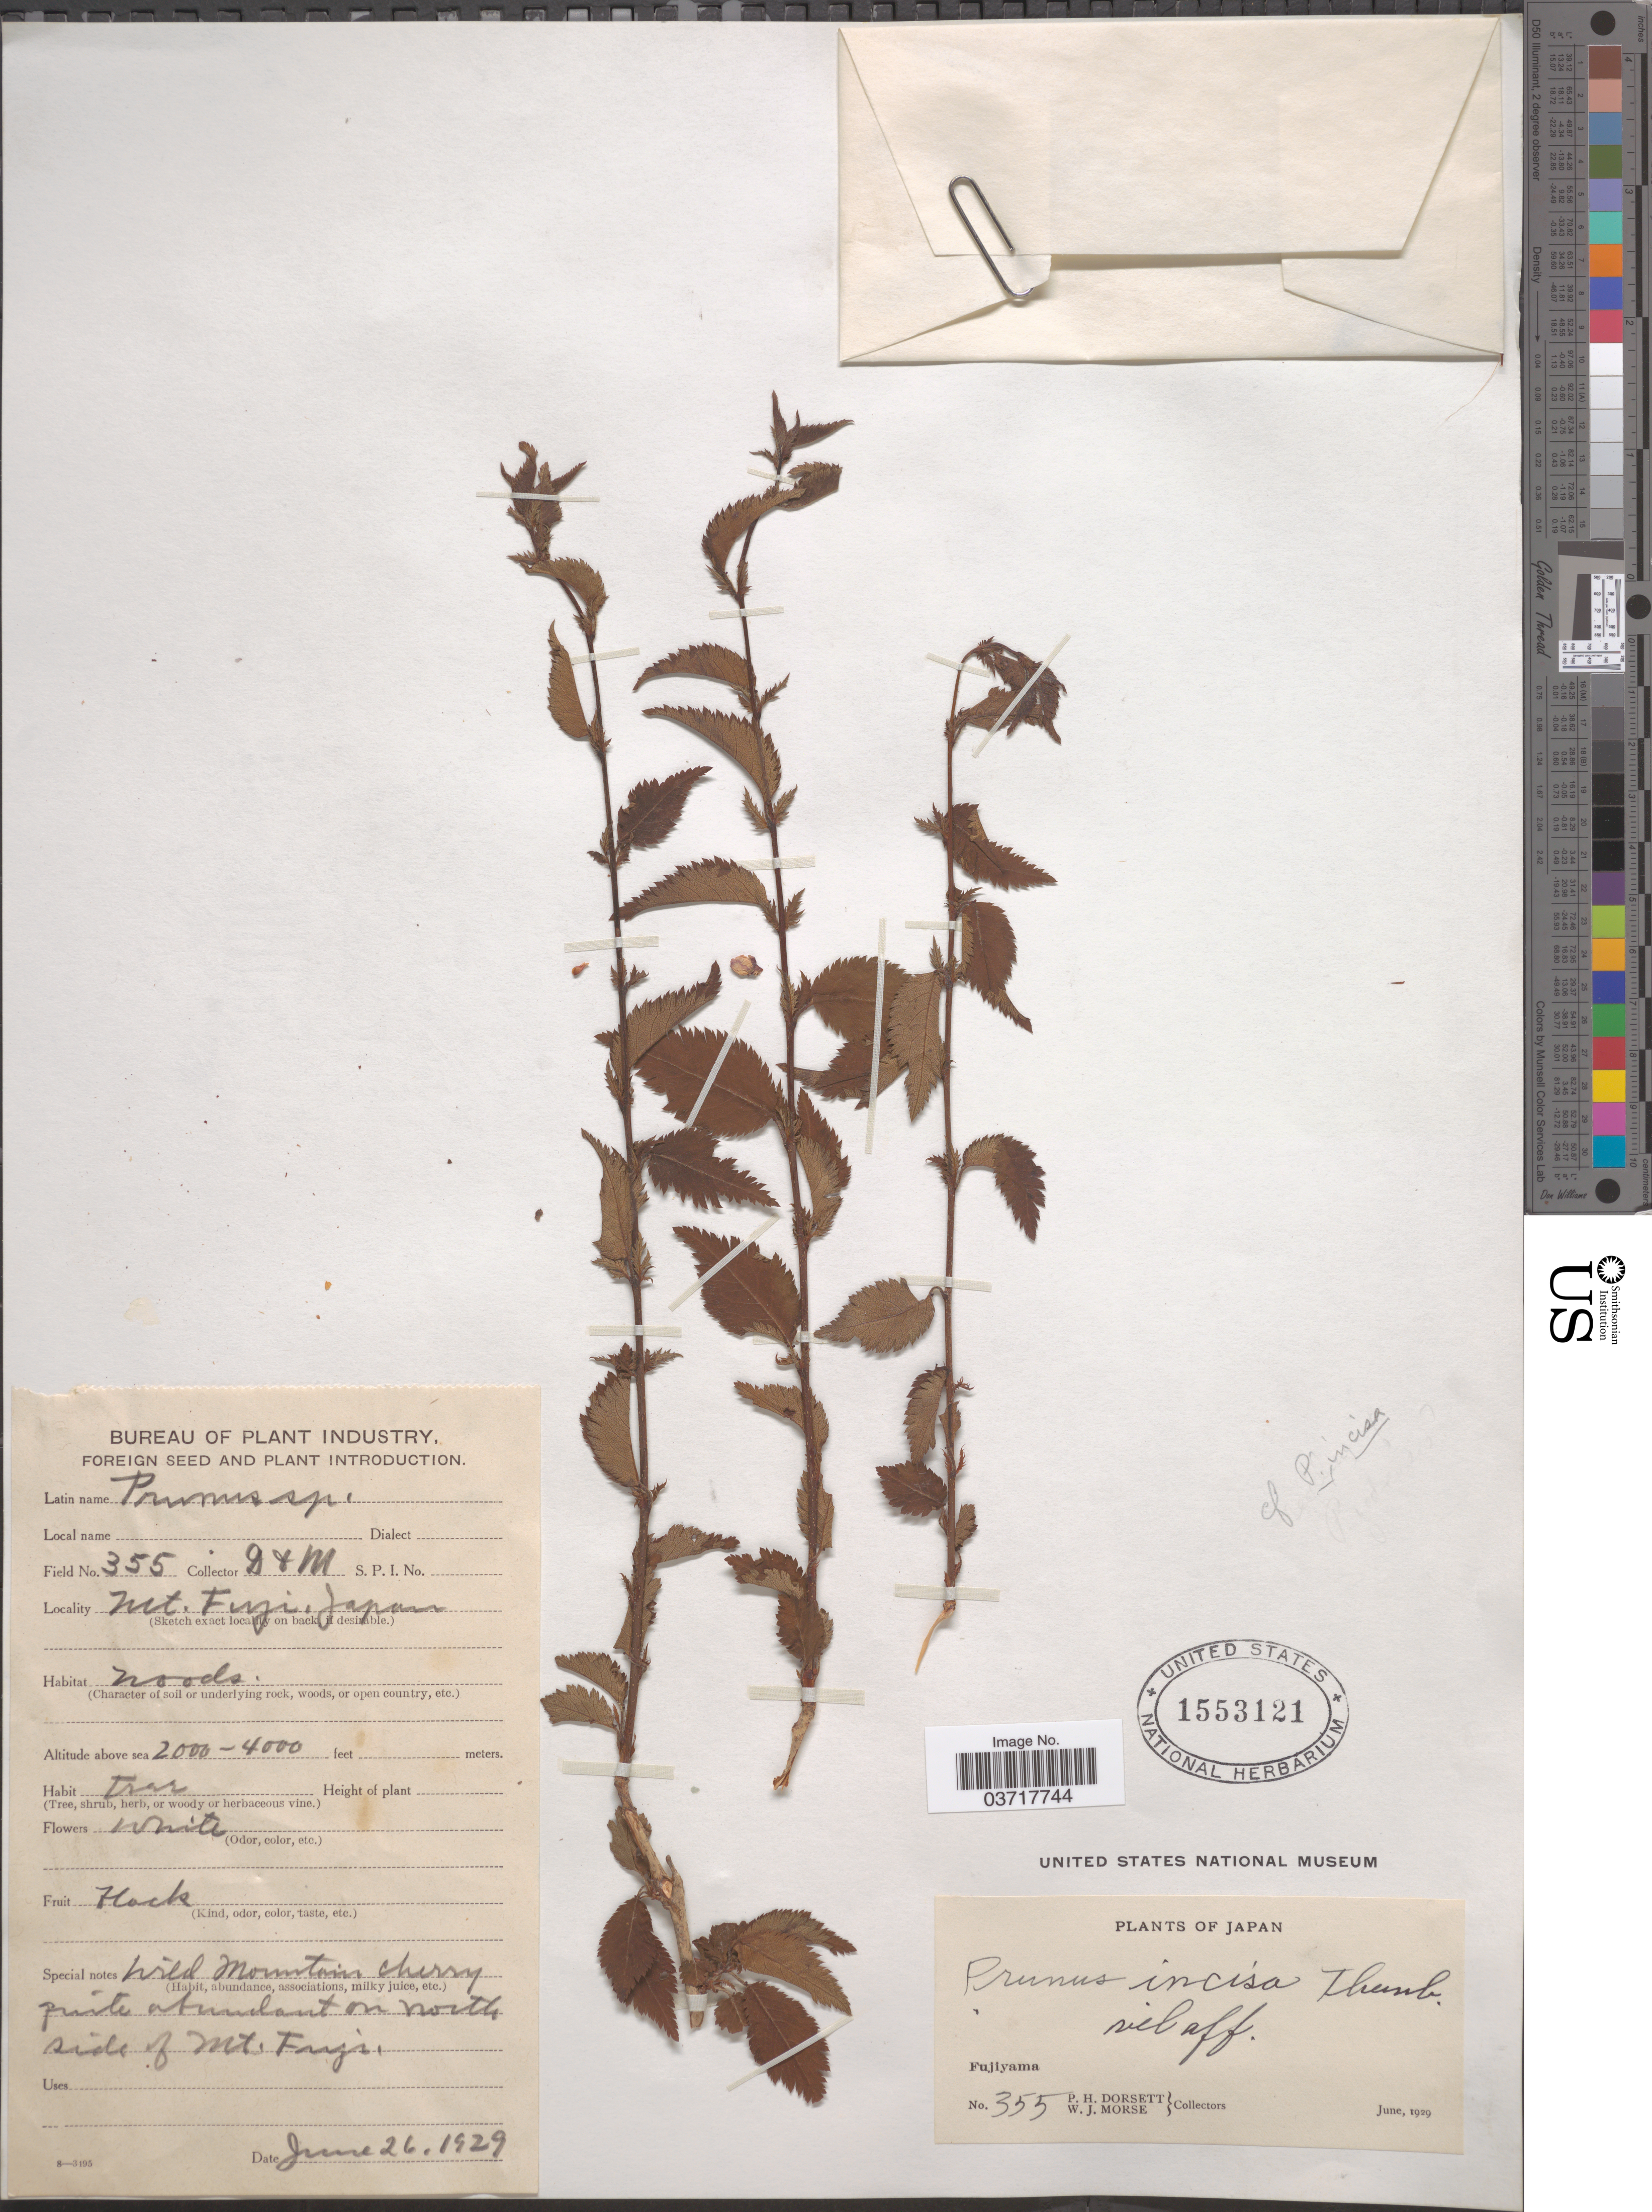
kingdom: Plantae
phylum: Tracheophyta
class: Magnoliopsida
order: Rosales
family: Rosaceae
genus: Prunus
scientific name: Prunus incisa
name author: Thunb.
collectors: P. H. Dorsett & W. J. Morse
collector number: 355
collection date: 1929-06-26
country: Japan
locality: Mt. Fuji. Fujiyama. On north side of Mt. Fuji.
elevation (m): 610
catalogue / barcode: US 1553121